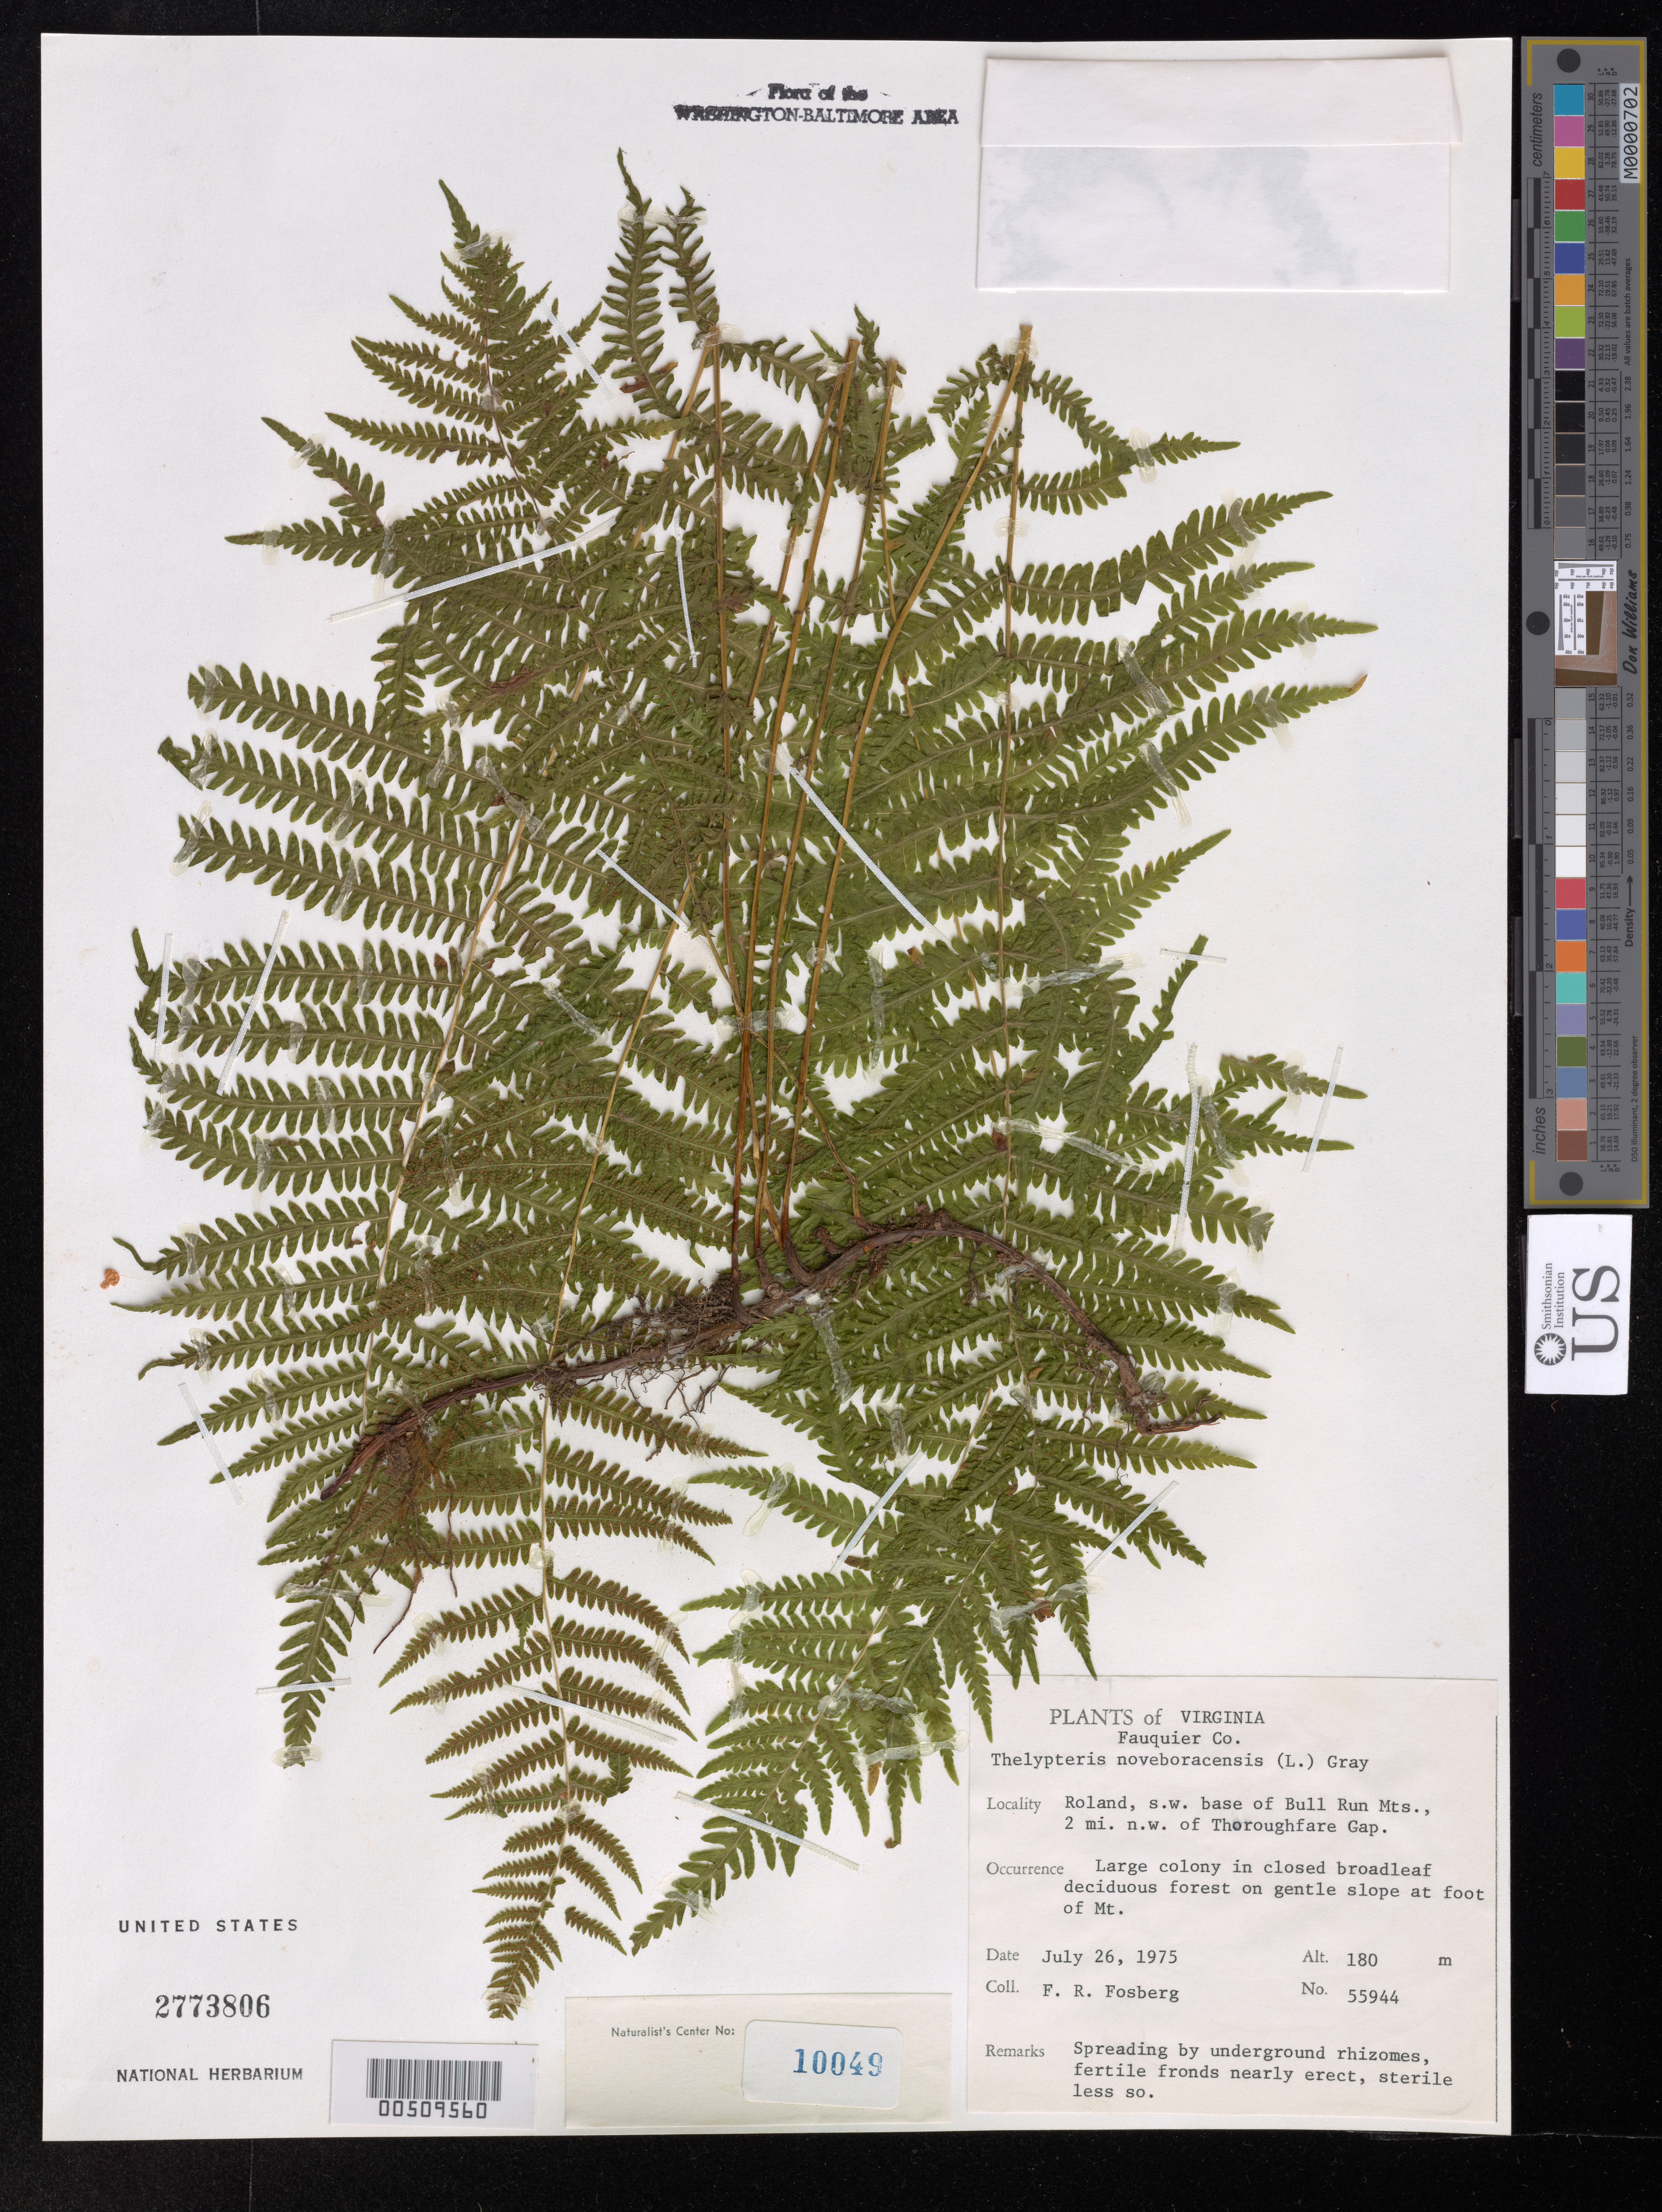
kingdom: Plantae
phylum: Tracheophyta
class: Polypodiopsida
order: Polypodiales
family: Thelypteridaceae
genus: Thelypteris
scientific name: Thelypteris noveboracensis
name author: (L.) Nieuwl.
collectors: F. R. Fosberg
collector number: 55944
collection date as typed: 26 Jul 1975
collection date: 1975-07-26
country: United States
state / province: Virginia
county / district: Fauquier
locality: Bull Run Mts., 2 mi. NW of Thoroughfare Gap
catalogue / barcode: US 2773806